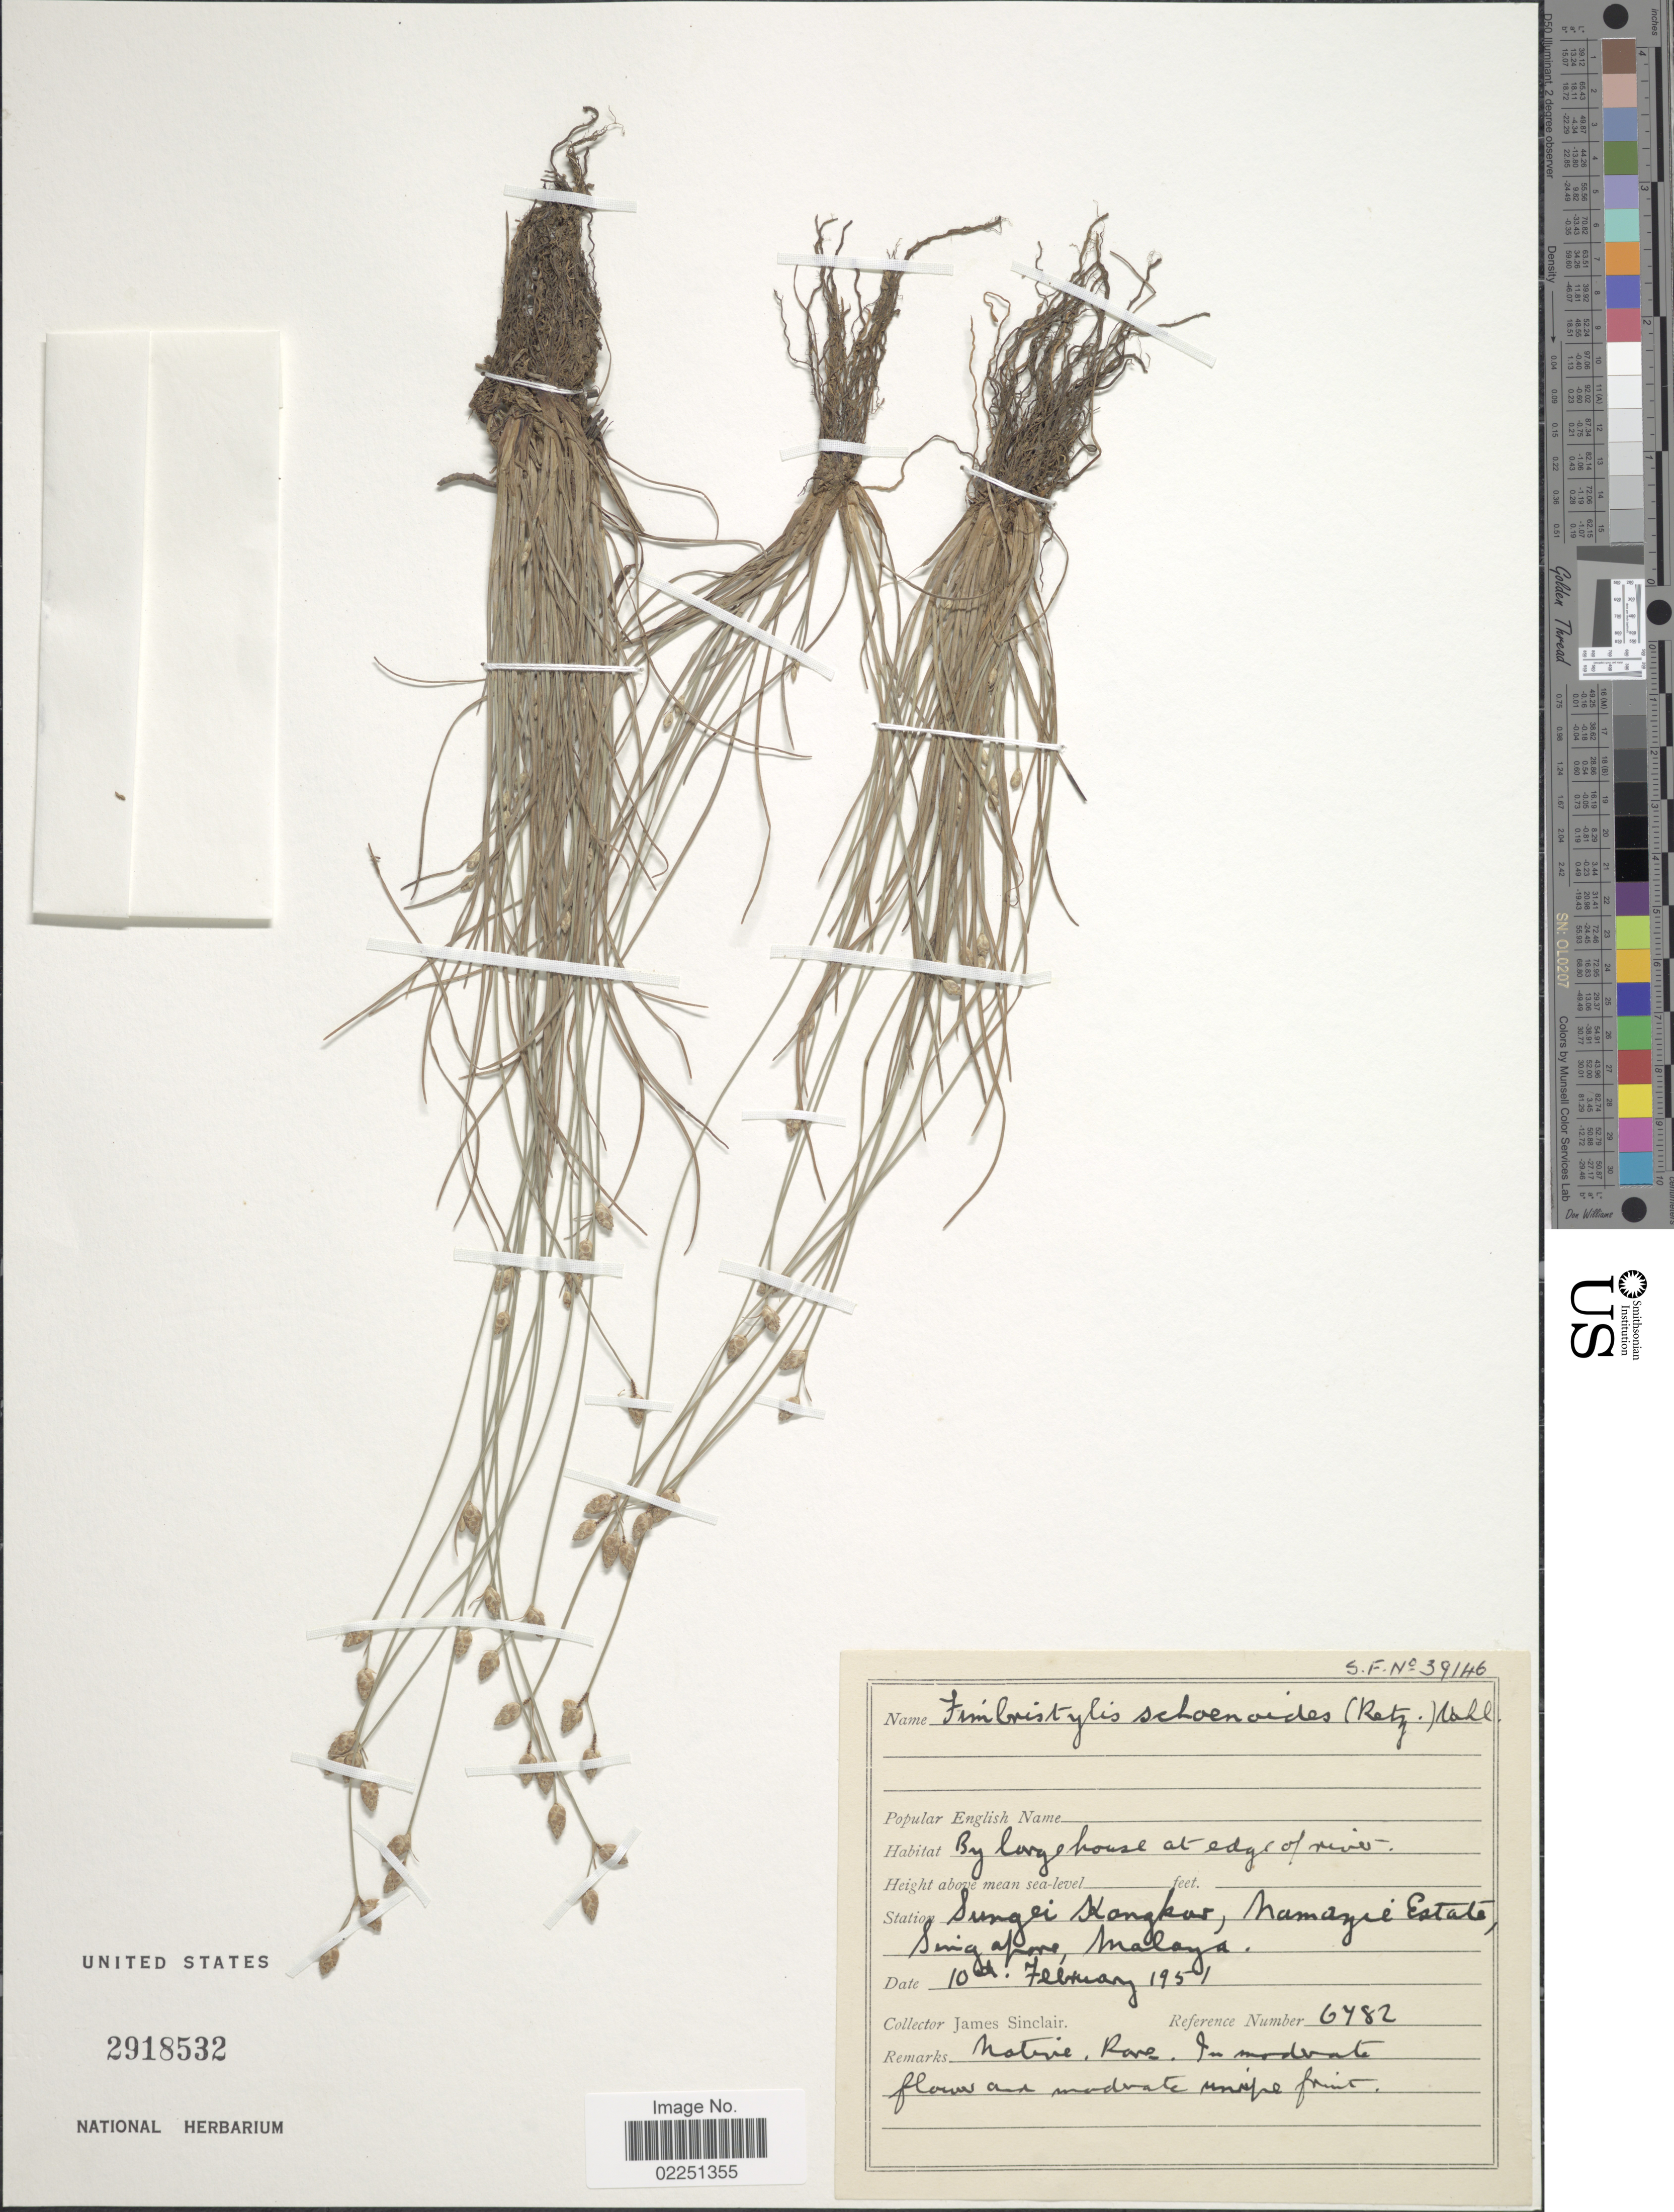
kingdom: Plantae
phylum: Tracheophyta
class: Liliopsida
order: Poales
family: Cyperaceae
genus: Fimbristylis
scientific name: Fimbristylis schoenoides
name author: (Retz.) Vahl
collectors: J. Sinclair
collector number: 6482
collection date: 1951-02-10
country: Singapore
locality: Sungei Kangkao, Namayie Estate, Singapore, Malaya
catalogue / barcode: US 2918532